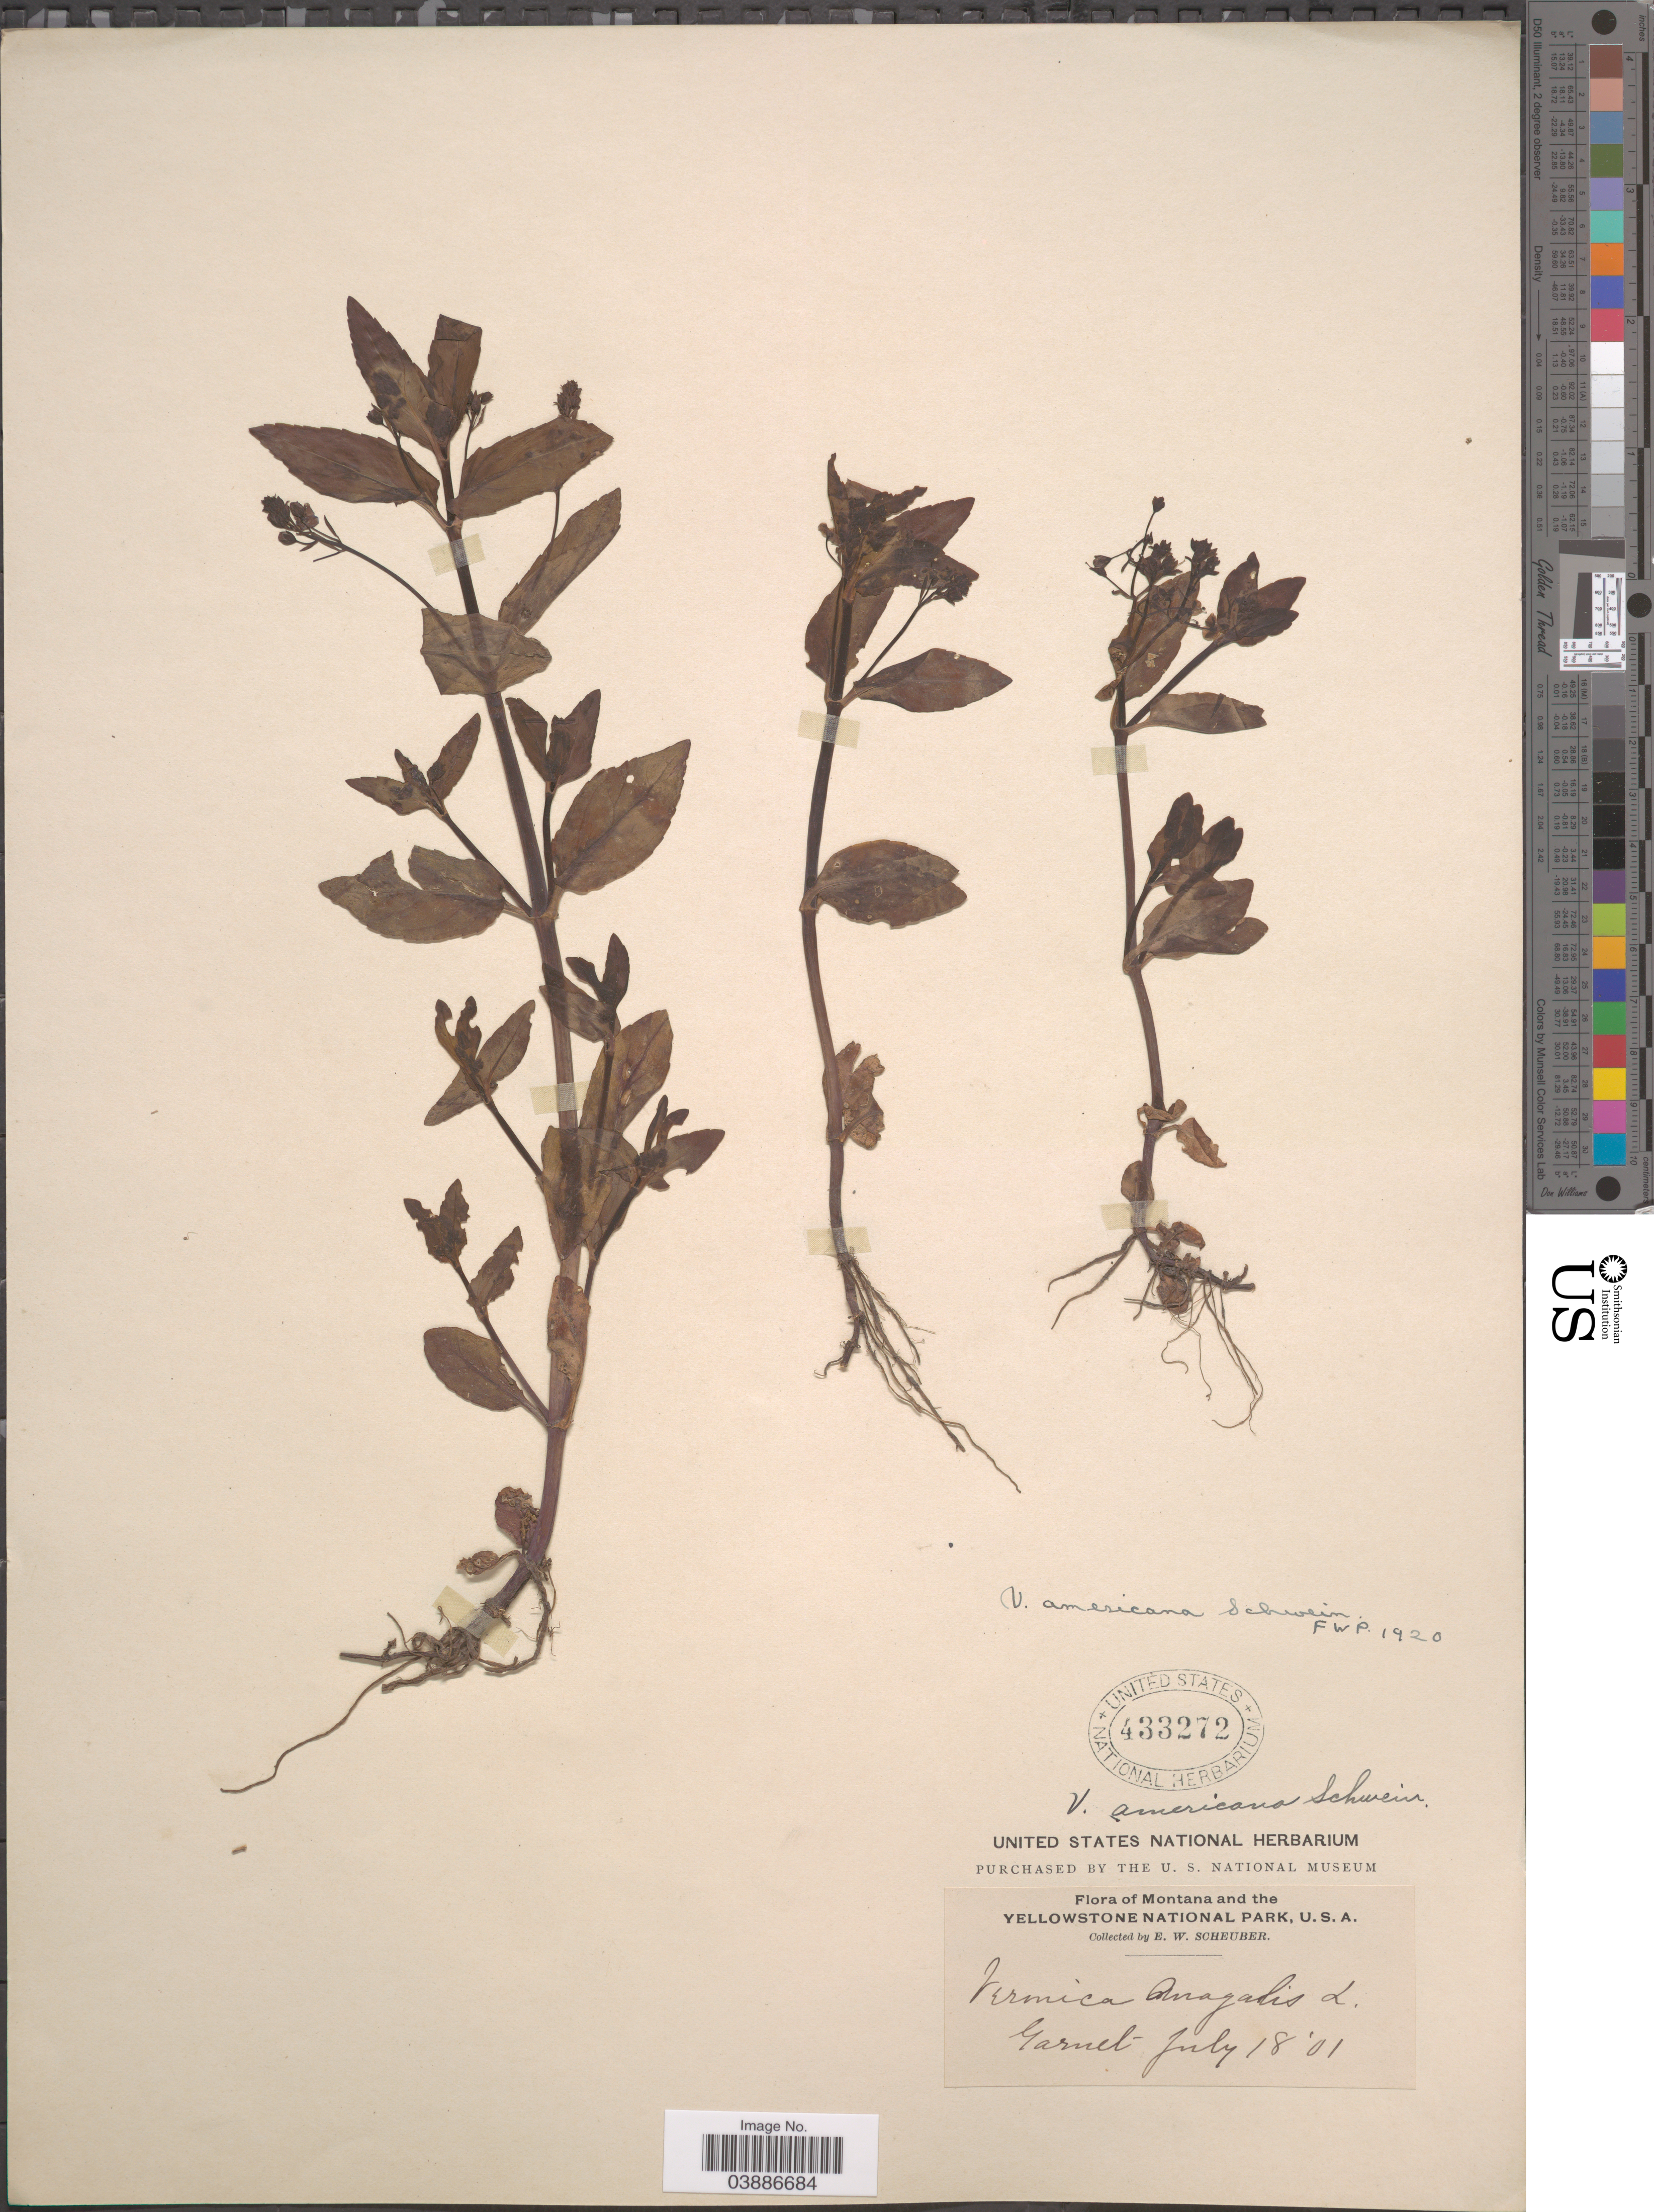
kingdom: Plantae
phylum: Tracheophyta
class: Magnoliopsida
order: Lamiales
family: Plantaginaceae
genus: Veronica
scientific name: Veronica americana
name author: Schwein. ex Benth.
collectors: E. Scheuber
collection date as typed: Transcribed d/m/y: 18/7/1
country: United States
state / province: Montana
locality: Yellowstone National Park. Garnet.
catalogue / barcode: US 433272